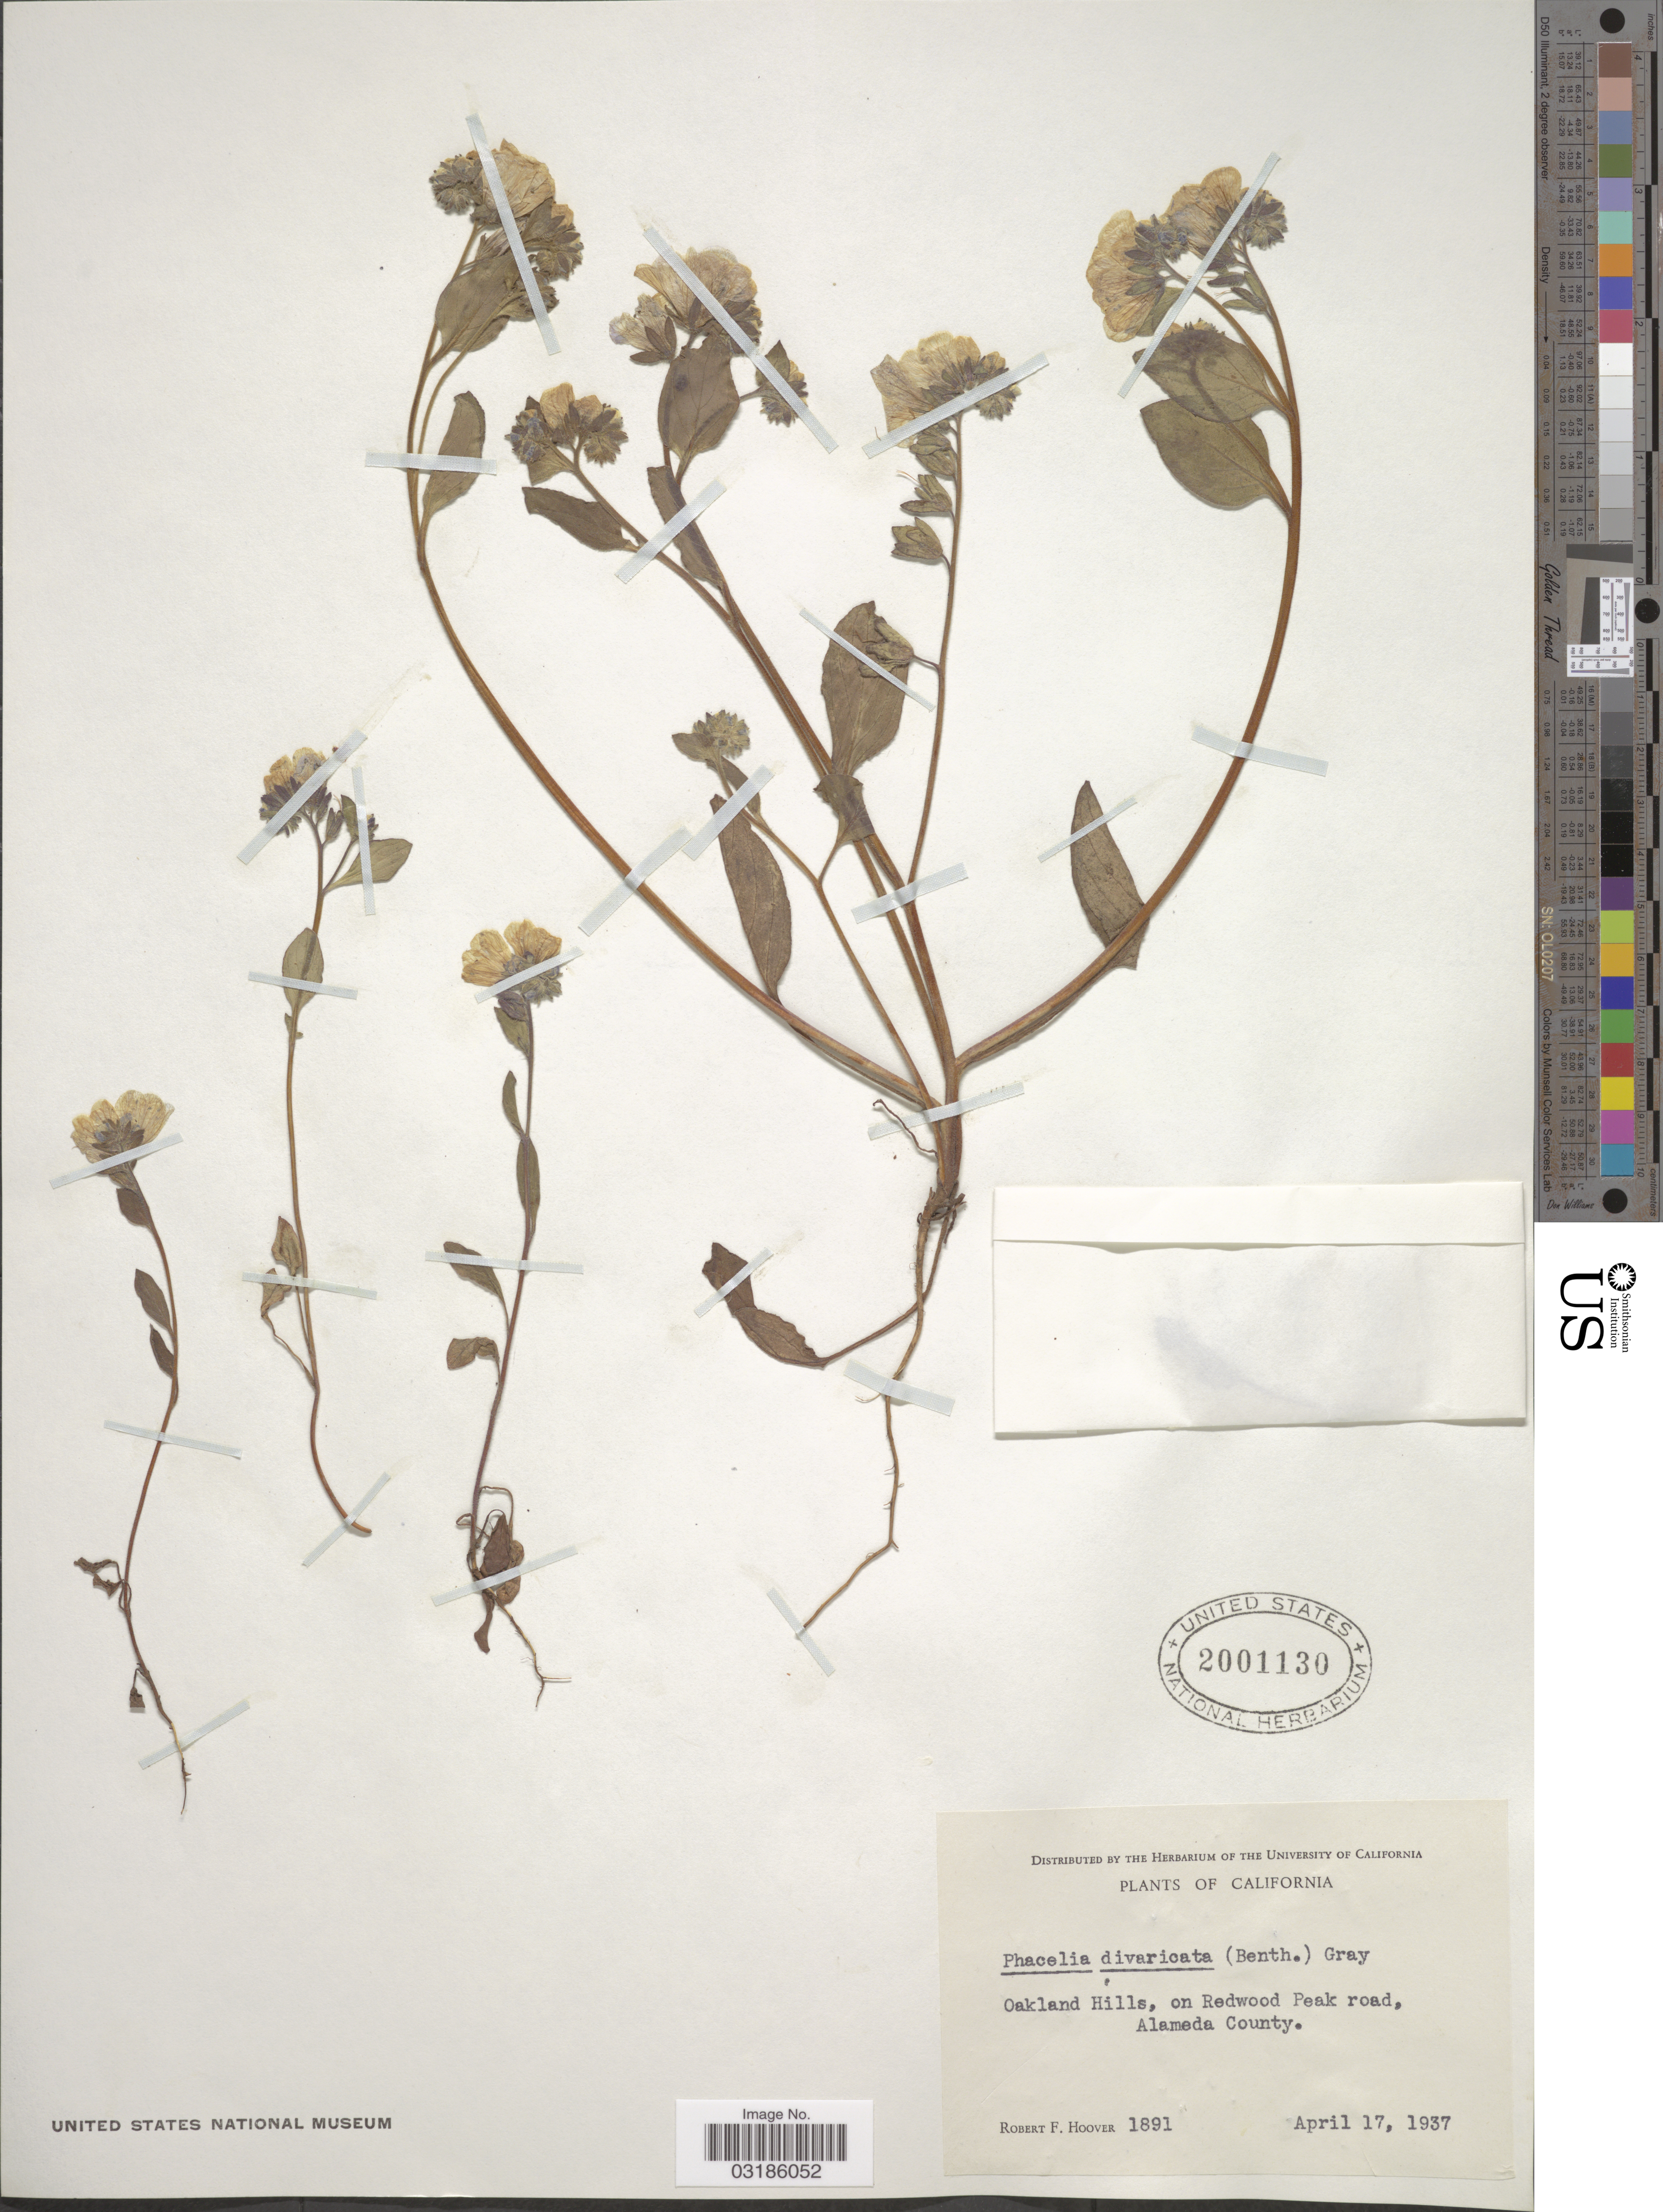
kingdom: Plantae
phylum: Tracheophyta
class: Magnoliopsida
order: Boraginales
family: Hydrophyllaceae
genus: Phacelia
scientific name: Phacelia divaricata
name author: (Benth.) A. Gray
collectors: R. F. Hoover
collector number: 1891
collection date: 1937-04-17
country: United States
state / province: California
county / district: Alameda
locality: Oakland Hills, on Redwood Peak road, Alameda County.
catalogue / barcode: US 2001130